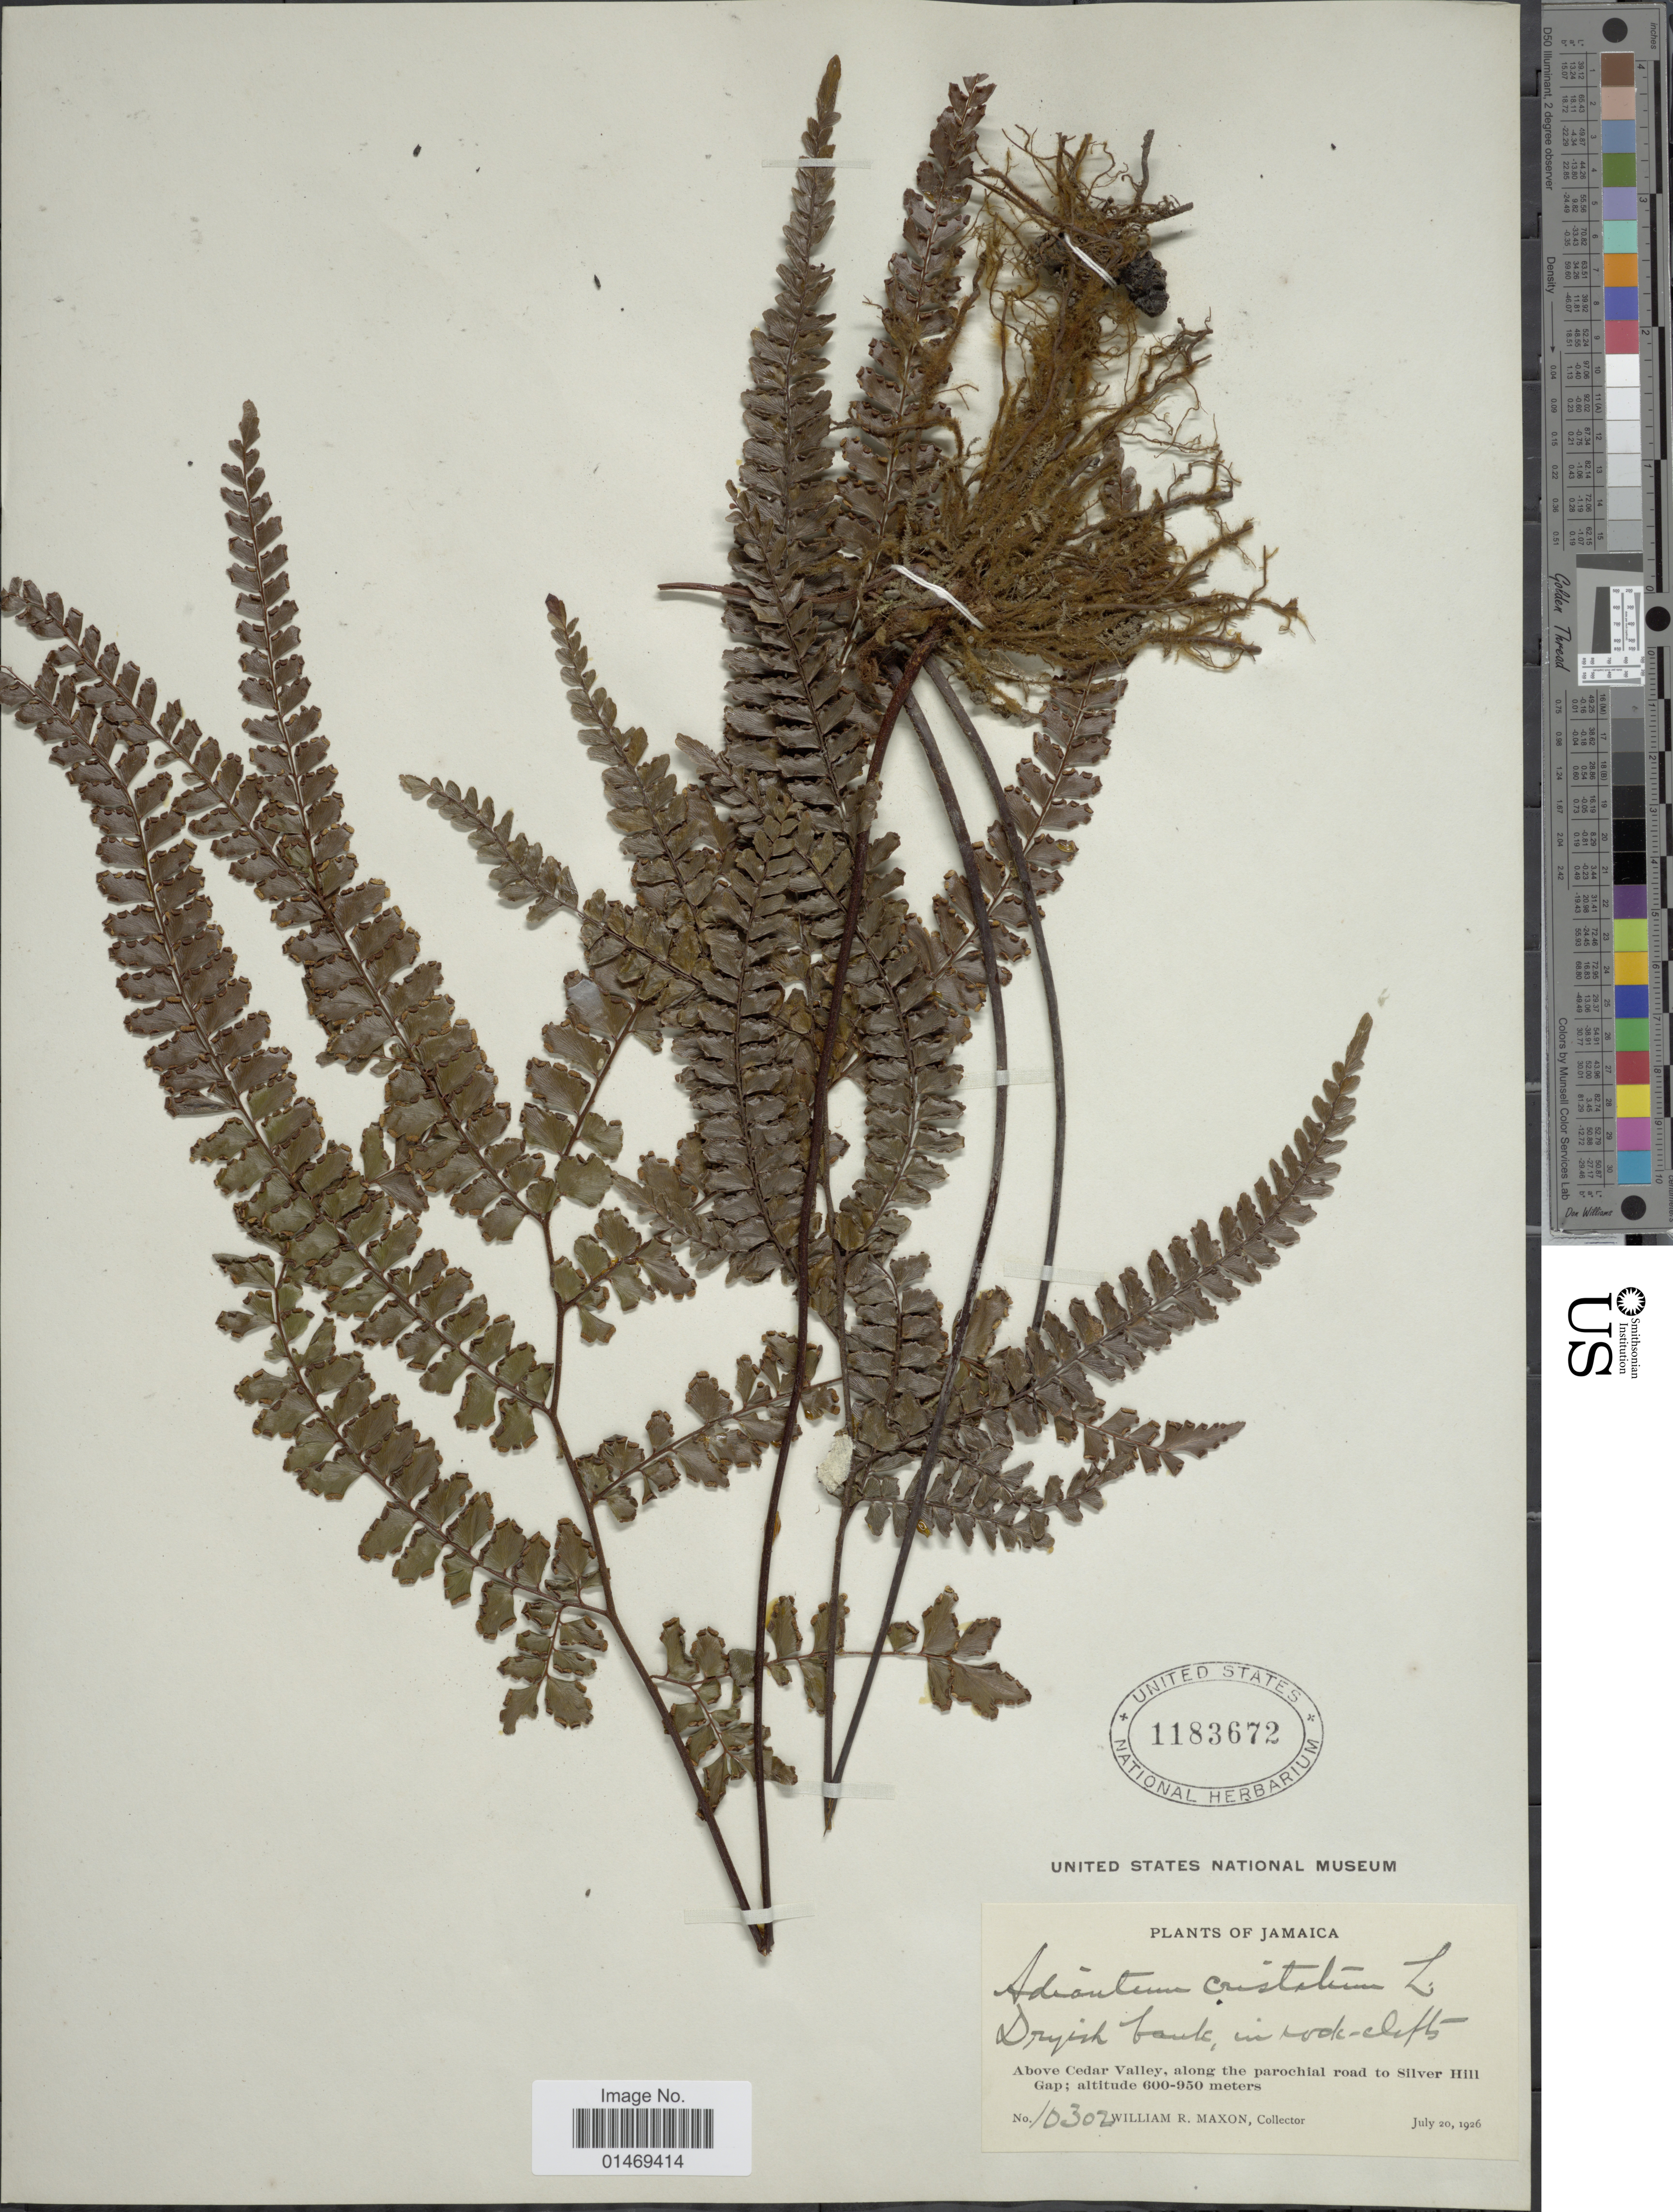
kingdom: Plantae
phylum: Tracheophyta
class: Polypodiopsida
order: Polypodiales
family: Pteridaceae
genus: Adiantum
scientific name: Adiantum pyramidale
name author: (L.) Willd.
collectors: W. R. Maxon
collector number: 10302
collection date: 1926-07-20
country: Jamaica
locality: Above Cedar Valley, along the parochial road to Silver Hill Gap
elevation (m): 600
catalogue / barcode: US 1183672